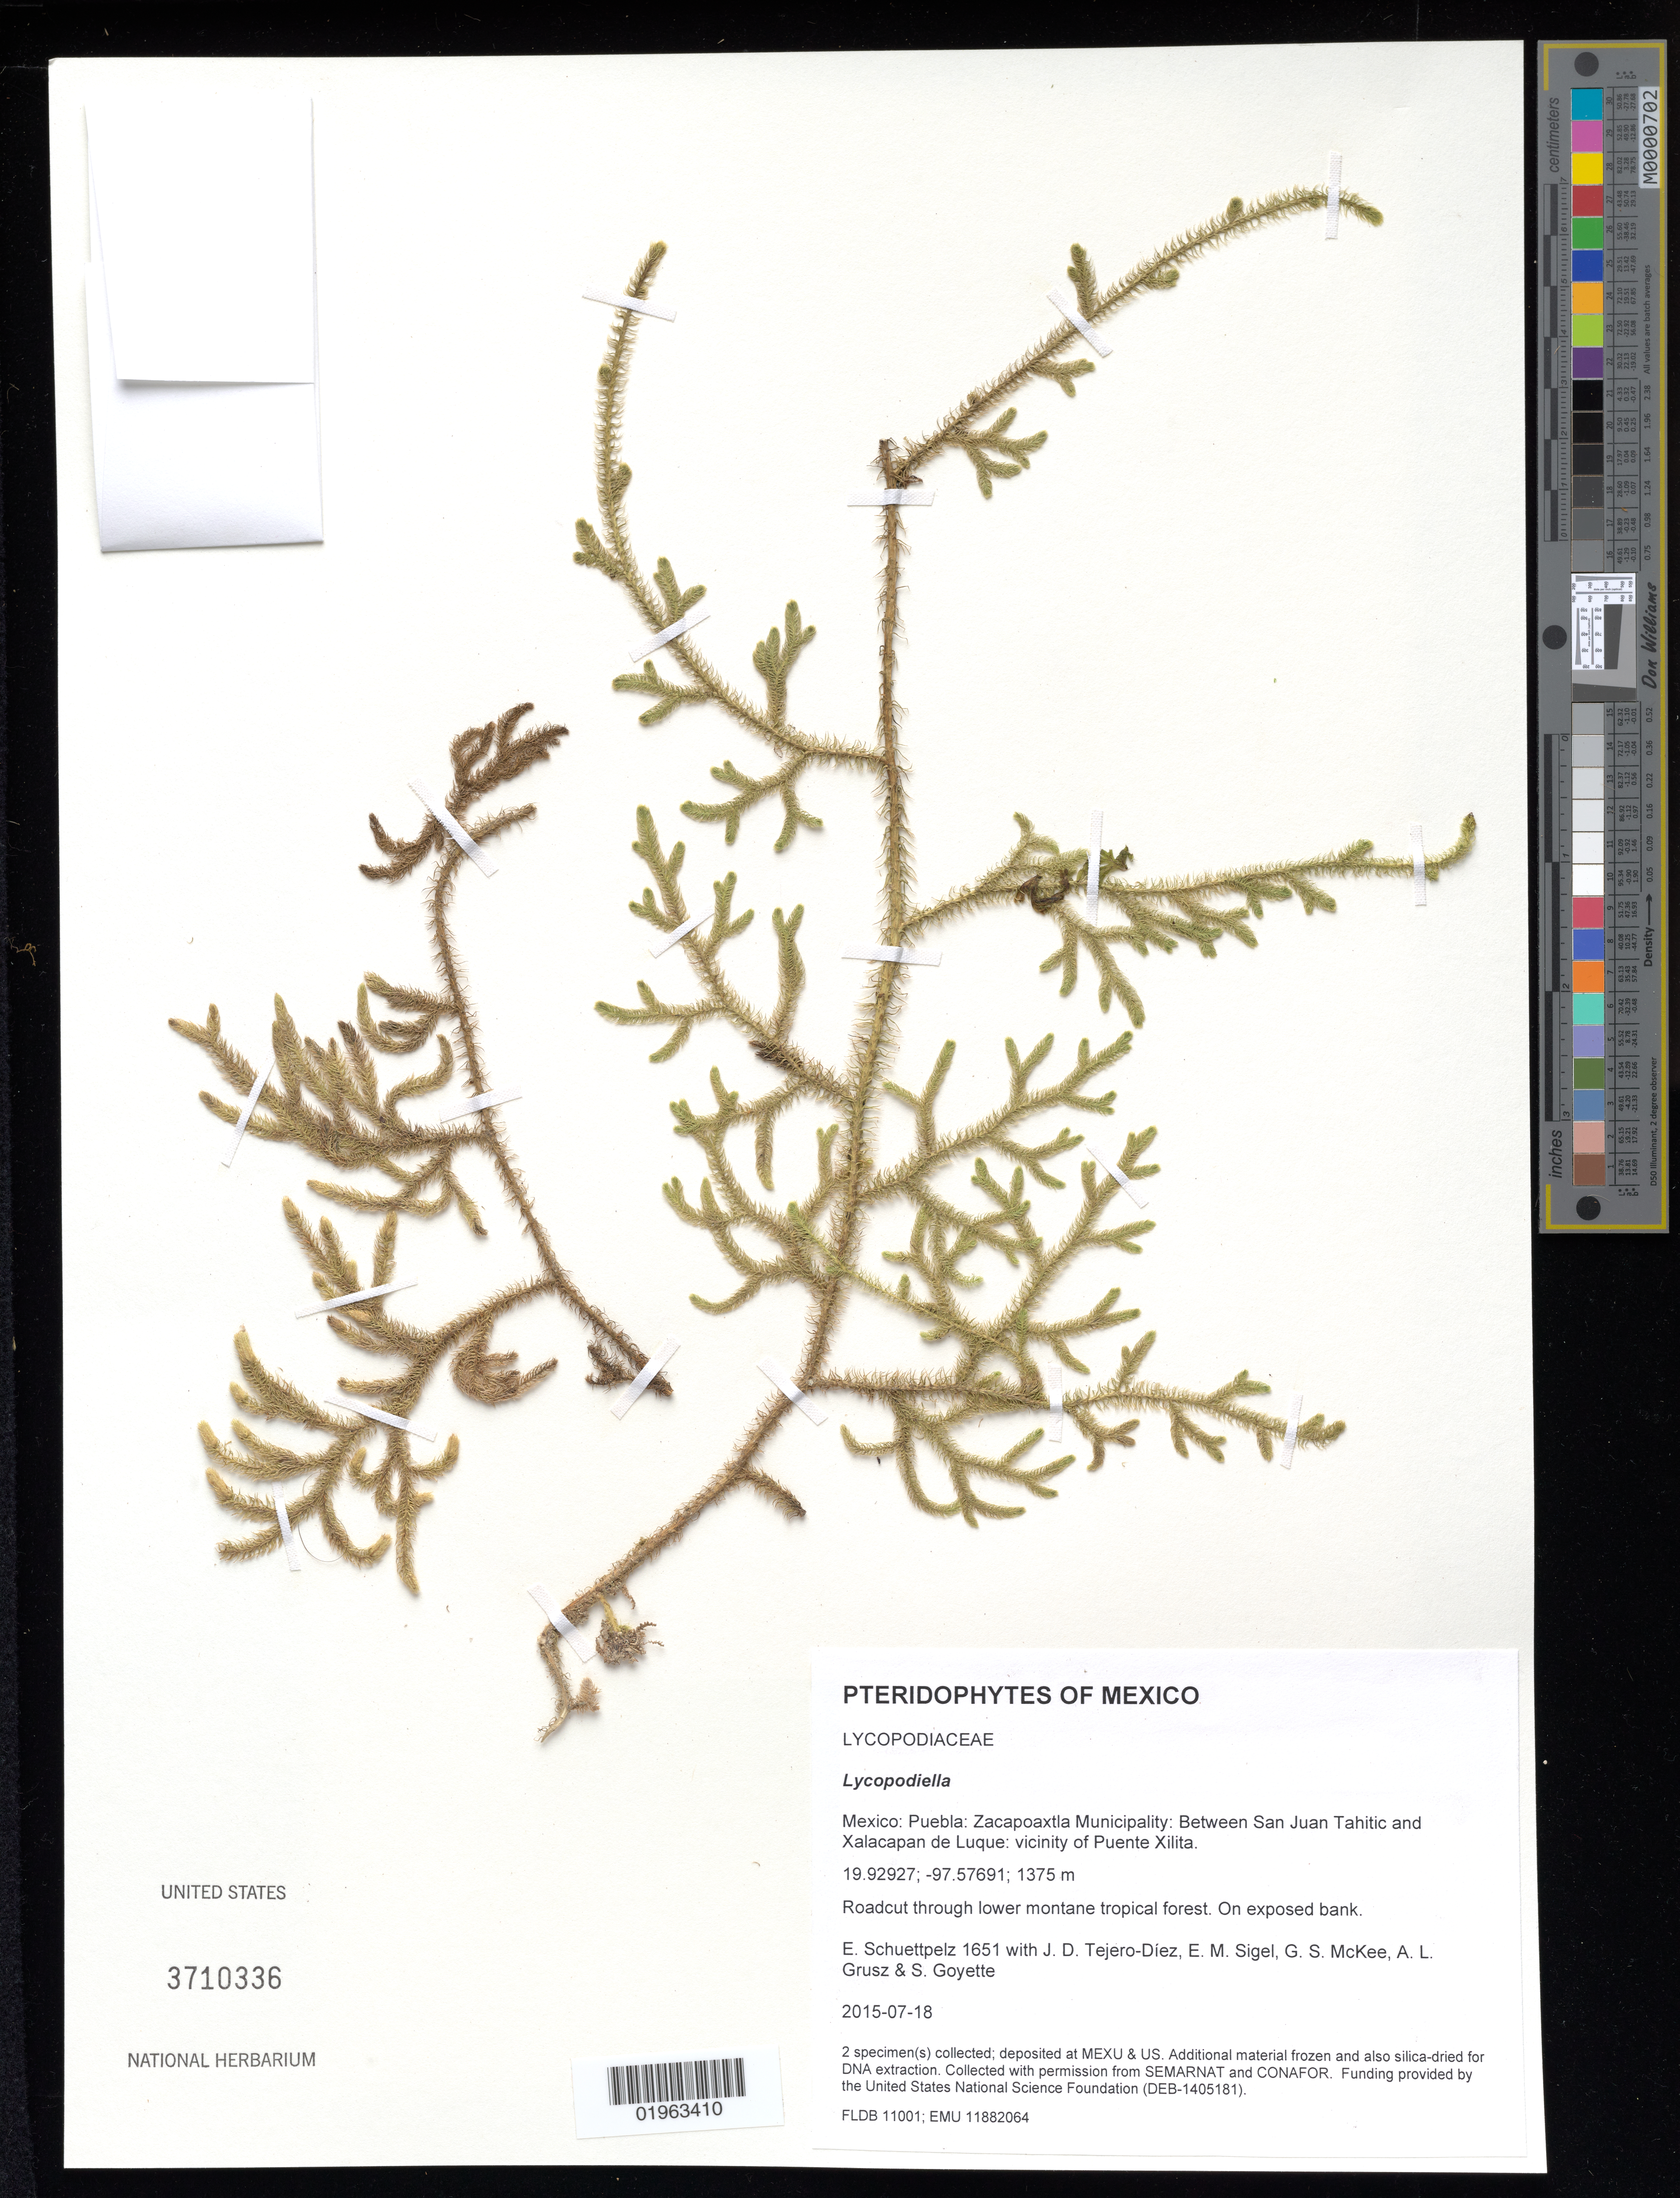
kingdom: Plantae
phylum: Tracheophyta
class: Lycopodiopsida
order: Lycopodiales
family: Lycopodiaceae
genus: Lycopodiella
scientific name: Lycopodiella sp.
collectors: E. Schuettpelz, D. Tejero-Díez, E. M. Sigel, G. S. McKee & A. Grusz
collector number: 1651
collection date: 2015-07-18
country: Mexico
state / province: Puebla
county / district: Zacapoaxtla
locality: Between San Juan Tahitic and Xalacapan de Luque: vicinity of Puente Xilita.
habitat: Roadcut through lower montane tropical forest.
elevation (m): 1375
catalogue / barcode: US 3710336